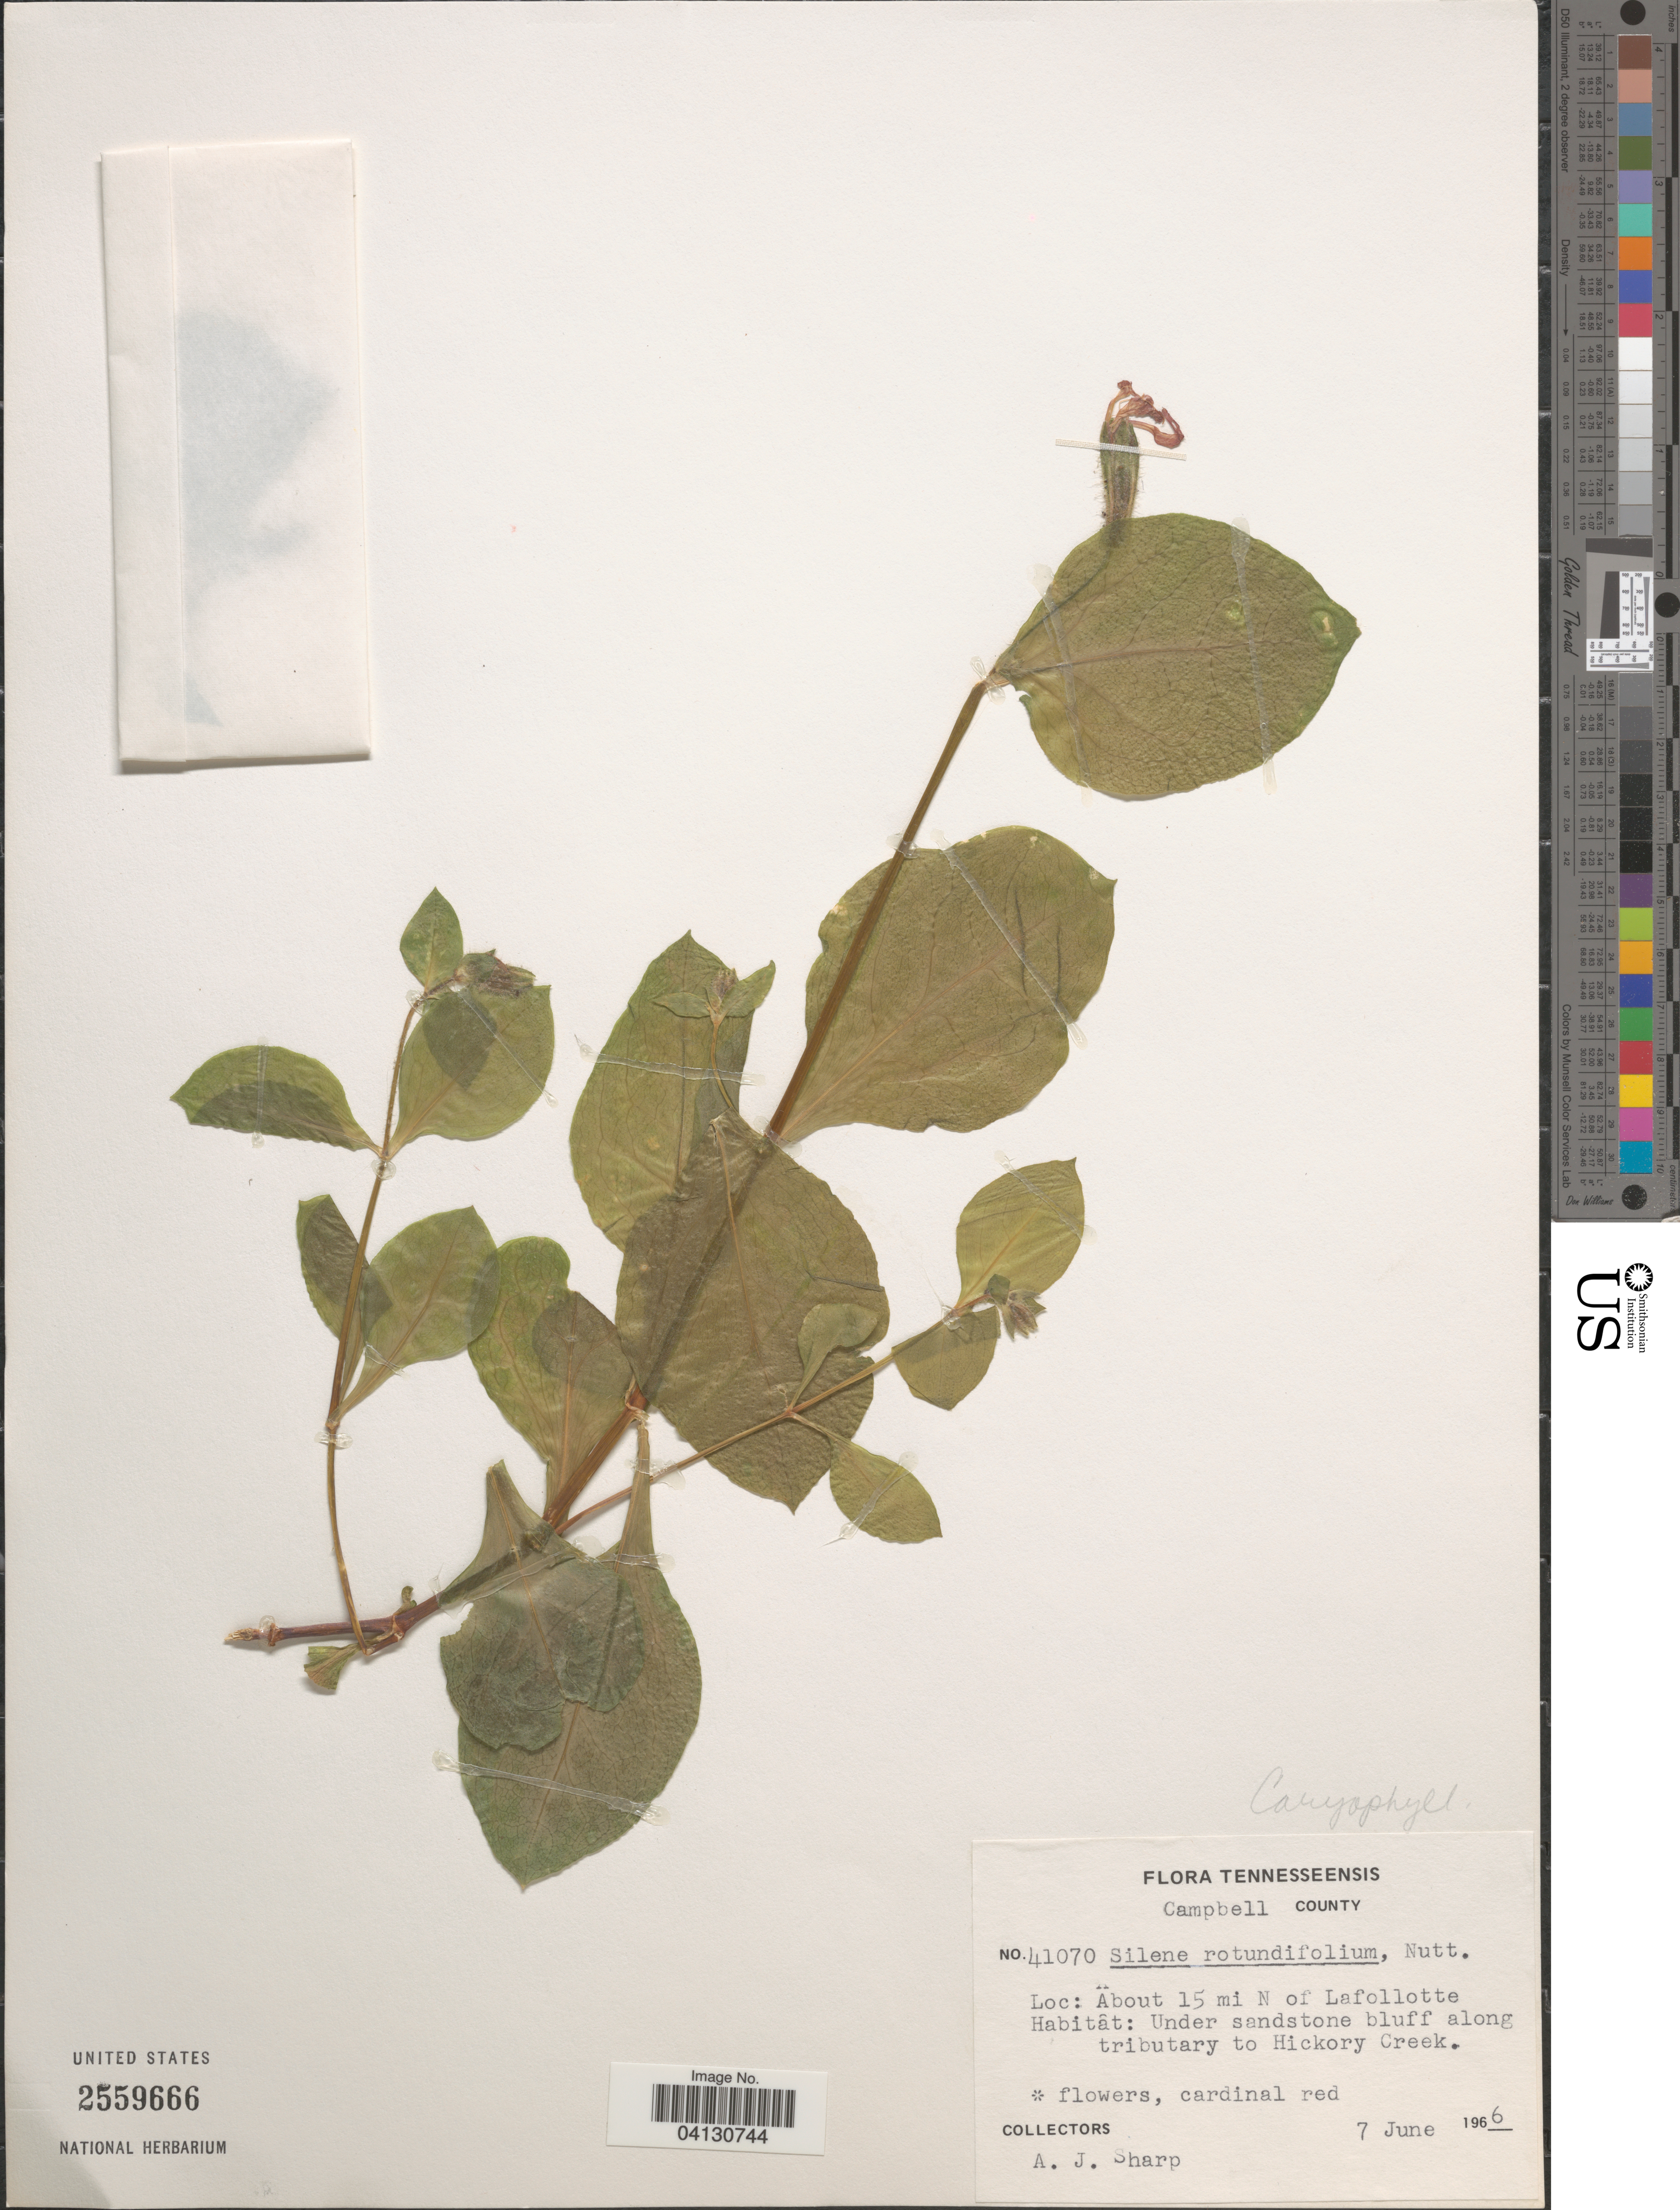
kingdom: Plantae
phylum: Tracheophyta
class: Magnoliopsida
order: Caryophyllales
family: Caryophyllaceae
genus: Silene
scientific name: Silene rotundifolia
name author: Nutt.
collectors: A. J. Sharp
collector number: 41070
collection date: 1966-06-07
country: United States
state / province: Tennessee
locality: Campbell County. About 15 mi N of Lafollotte. Under sandstone bluff along tributary to Hickory Creek.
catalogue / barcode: US 2559666